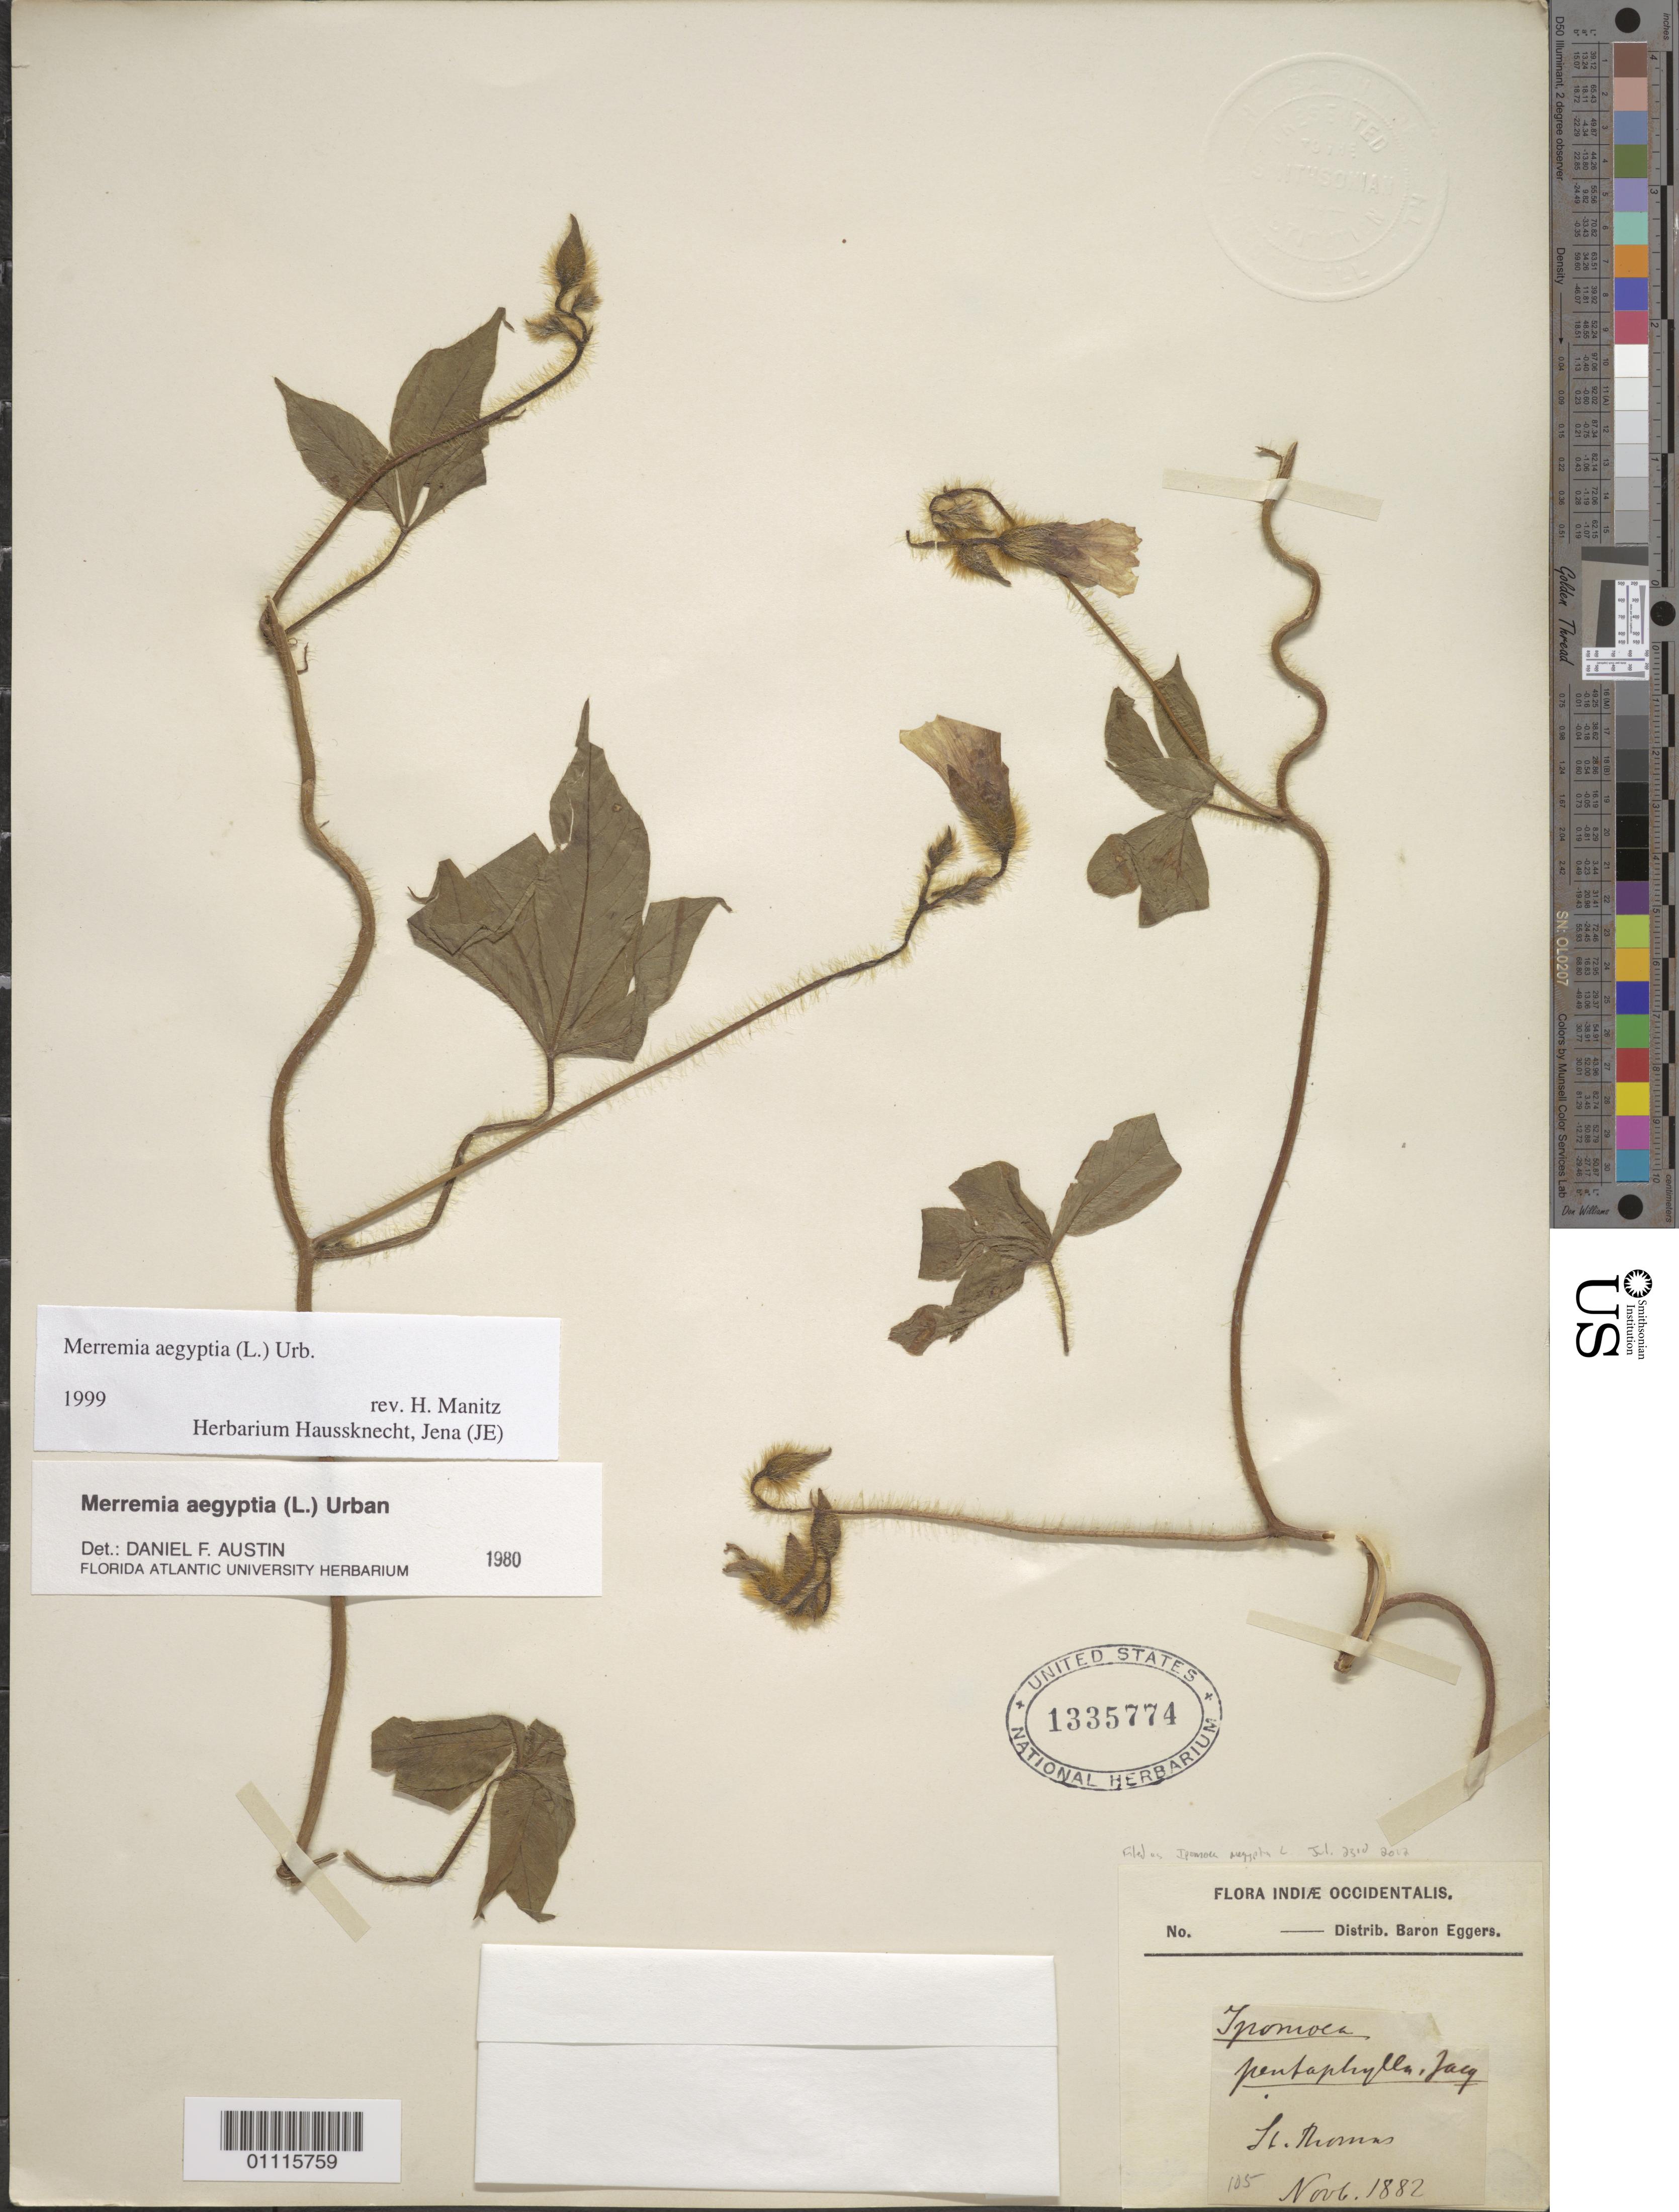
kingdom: Plantae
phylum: Tracheophyta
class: Magnoliopsida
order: Solanales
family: Convolvulaceae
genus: Distimake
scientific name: Distimake aegyptius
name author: (L.) A. R. Simões & Staples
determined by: Strong, Mark T., (BOT), Smithsonian Institution - National Museum of Natural History (UNITED STATES)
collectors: H. F. A. von Eggers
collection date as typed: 06 Nov 1882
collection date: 1882-11-06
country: U.S. Virgin Islands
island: St. Thomas I.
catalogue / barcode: US 1335774